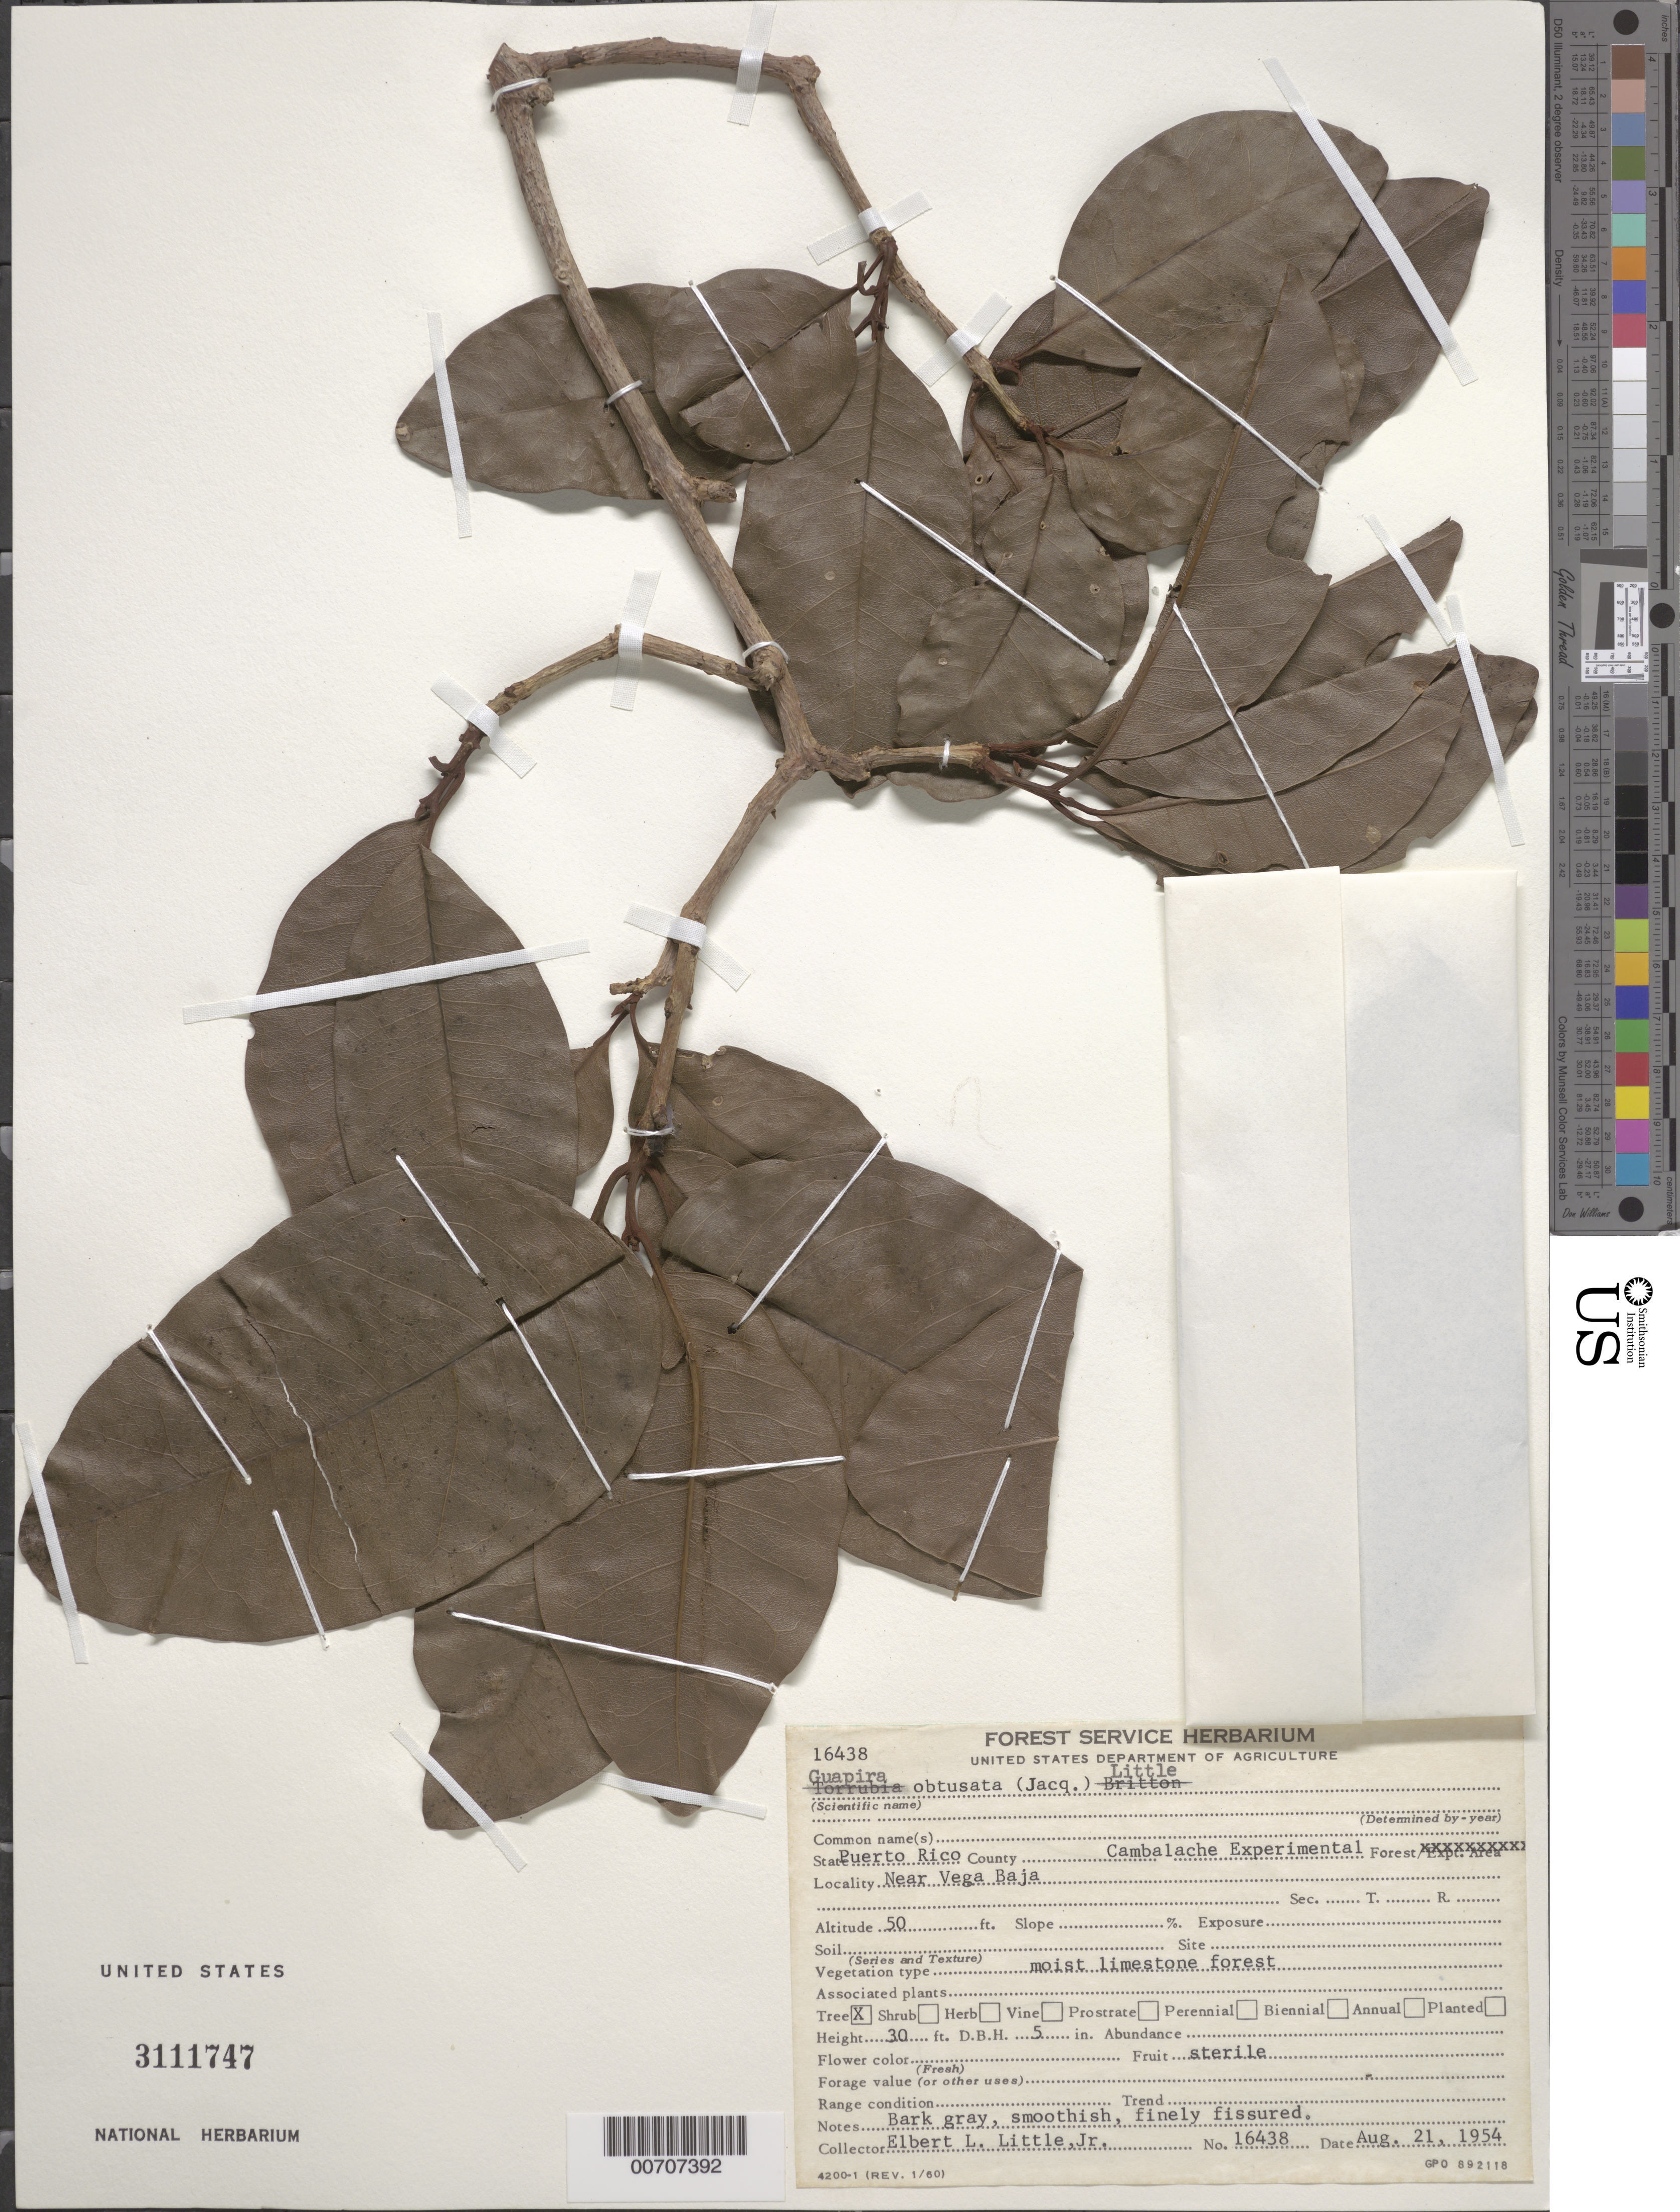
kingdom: Plantae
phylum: Tracheophyta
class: Magnoliopsida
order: Caryophyllales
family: Nyctaginaceae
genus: Guapira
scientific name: Guapira obtusata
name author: (Jacq.) Little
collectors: E. L. Little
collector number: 16438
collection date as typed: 21 Aug 1954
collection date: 1954-08-21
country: Puerto Rico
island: Greater Antilles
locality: Cambalache Exp. Forest, near Vega Baja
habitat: Moist limestone forest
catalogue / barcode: US 3111747